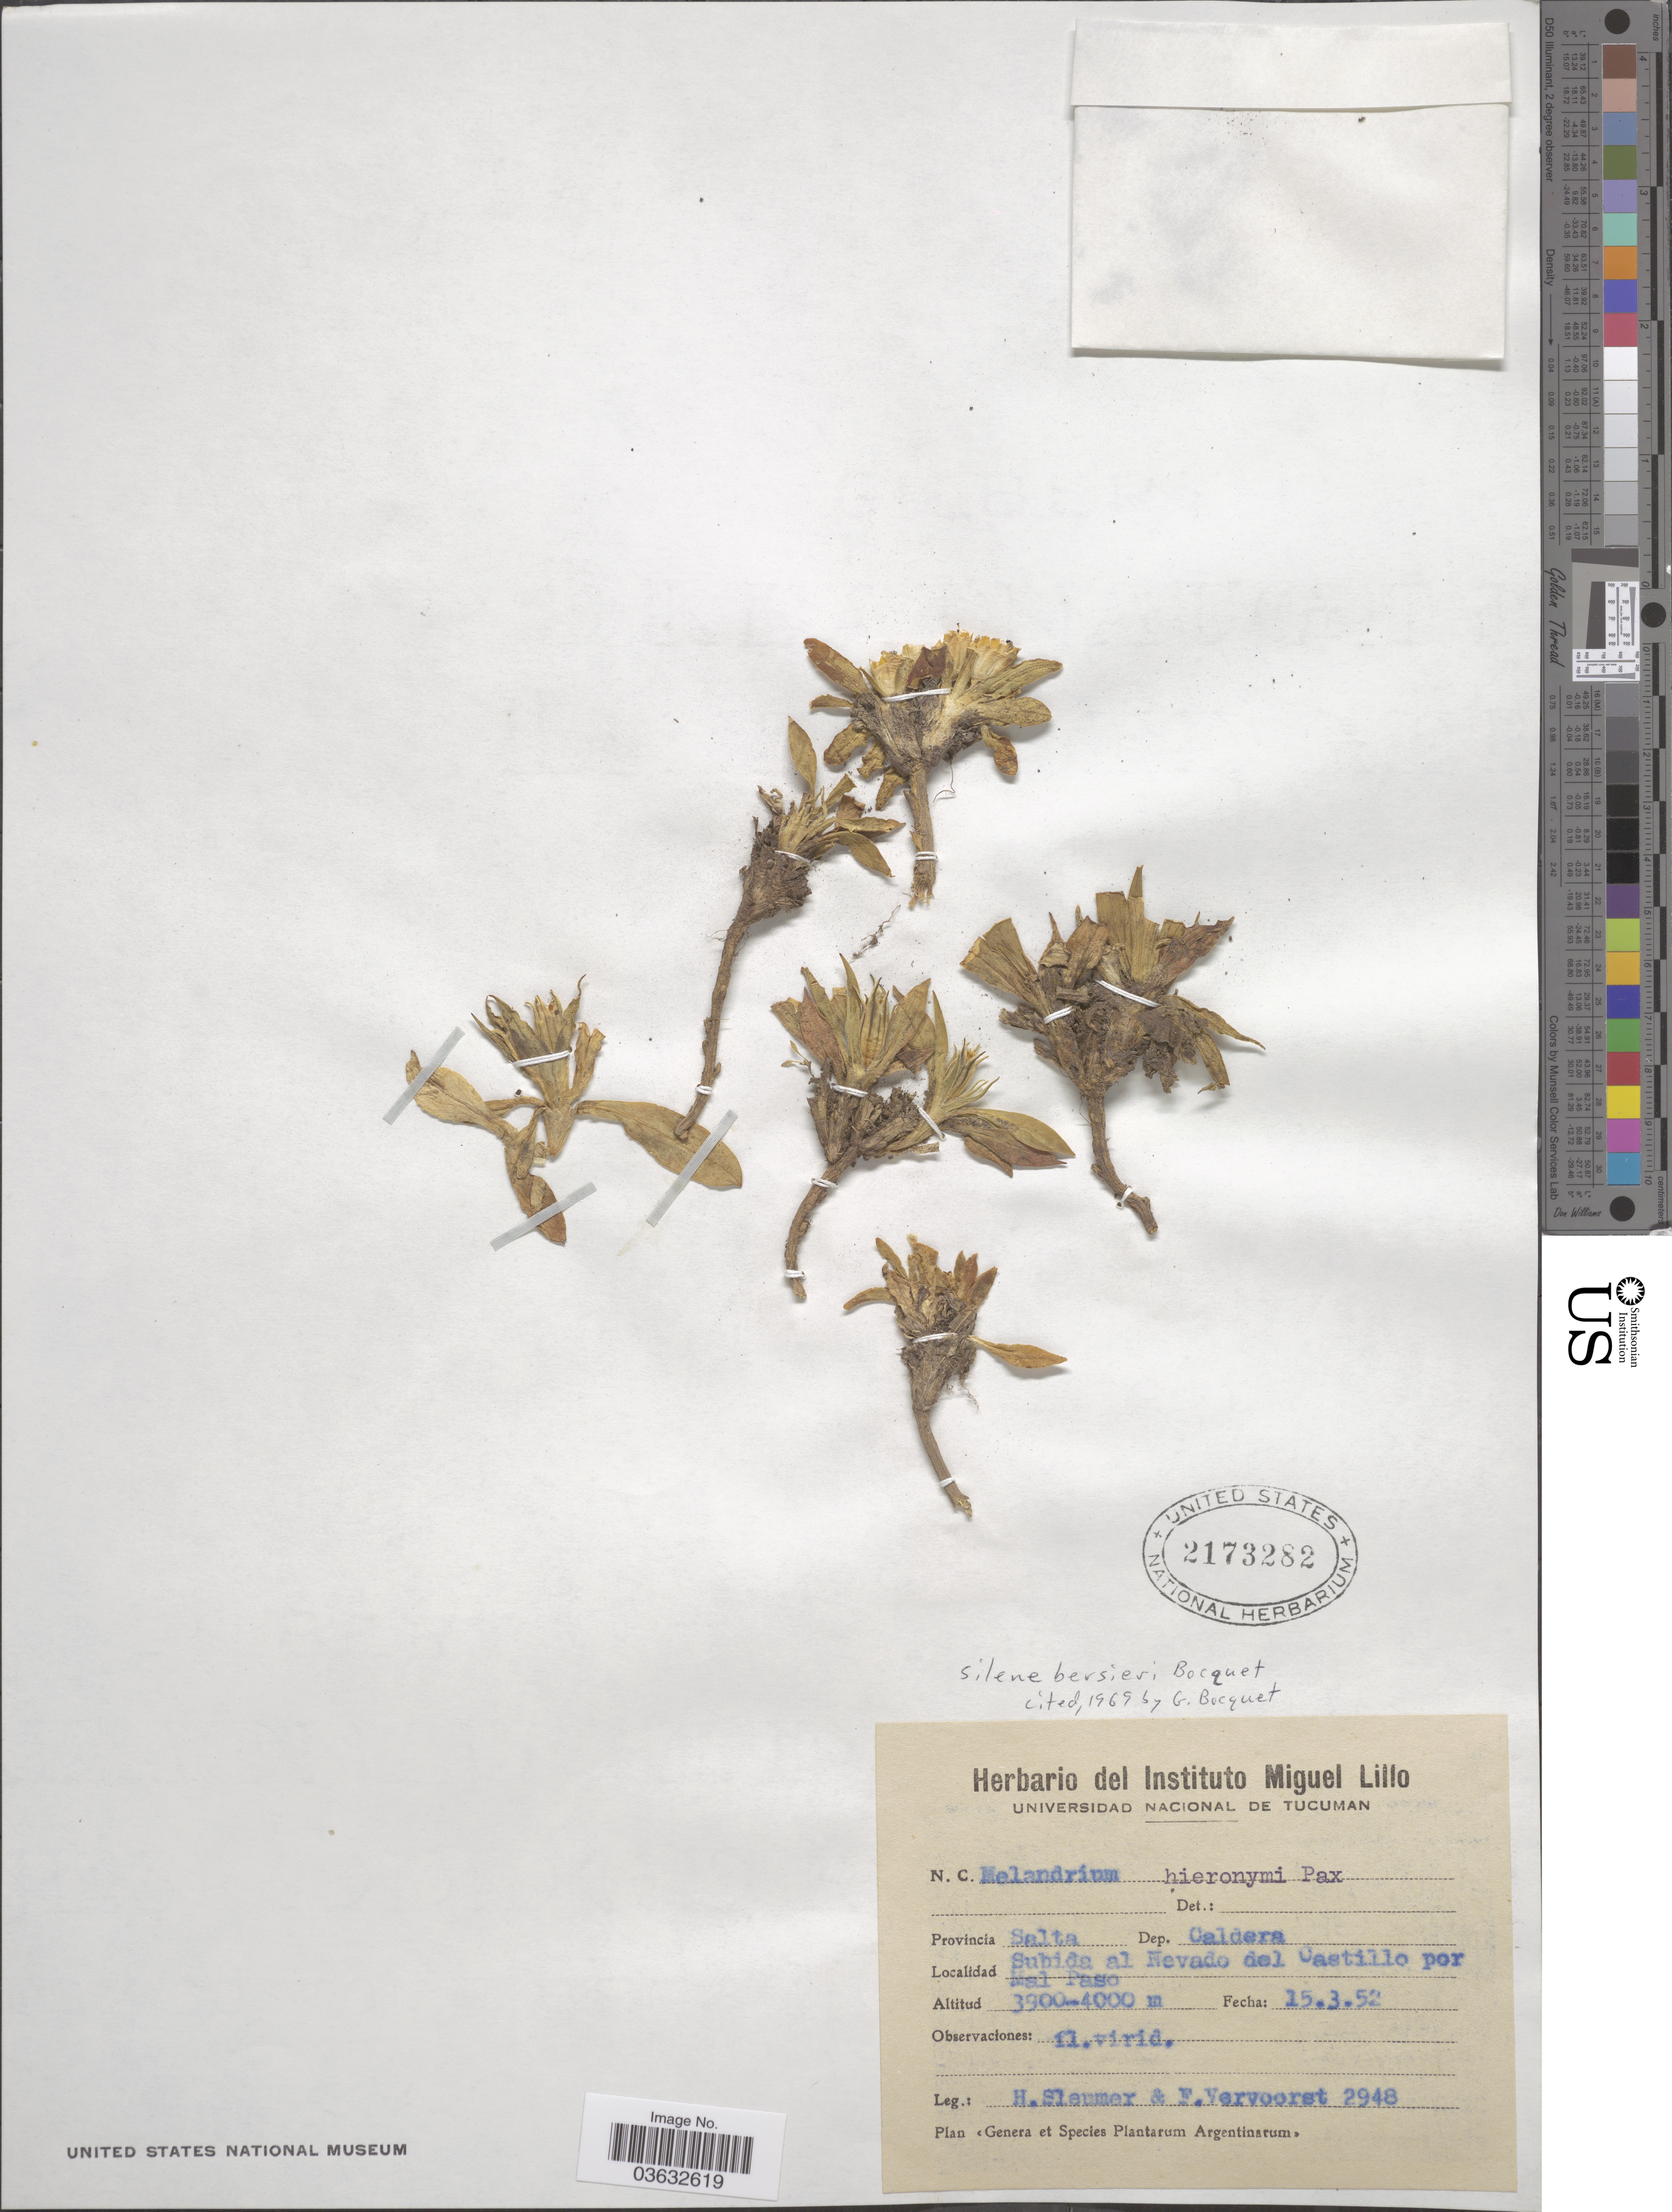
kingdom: Plantae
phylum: Tracheophyta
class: Magnoliopsida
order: Caryophyllales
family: Caryophyllaceae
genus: Silene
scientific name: Silene bersieri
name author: Bocquet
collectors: H. O. Sleumer & F. Vervoorst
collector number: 2948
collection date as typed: Transcribed d/m/y: 15/3/52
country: Argentina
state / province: Salta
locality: Dep. Caldera. Subida al Nevado del Castillo por Mal Paso.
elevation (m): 3900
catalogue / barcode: US 2173282